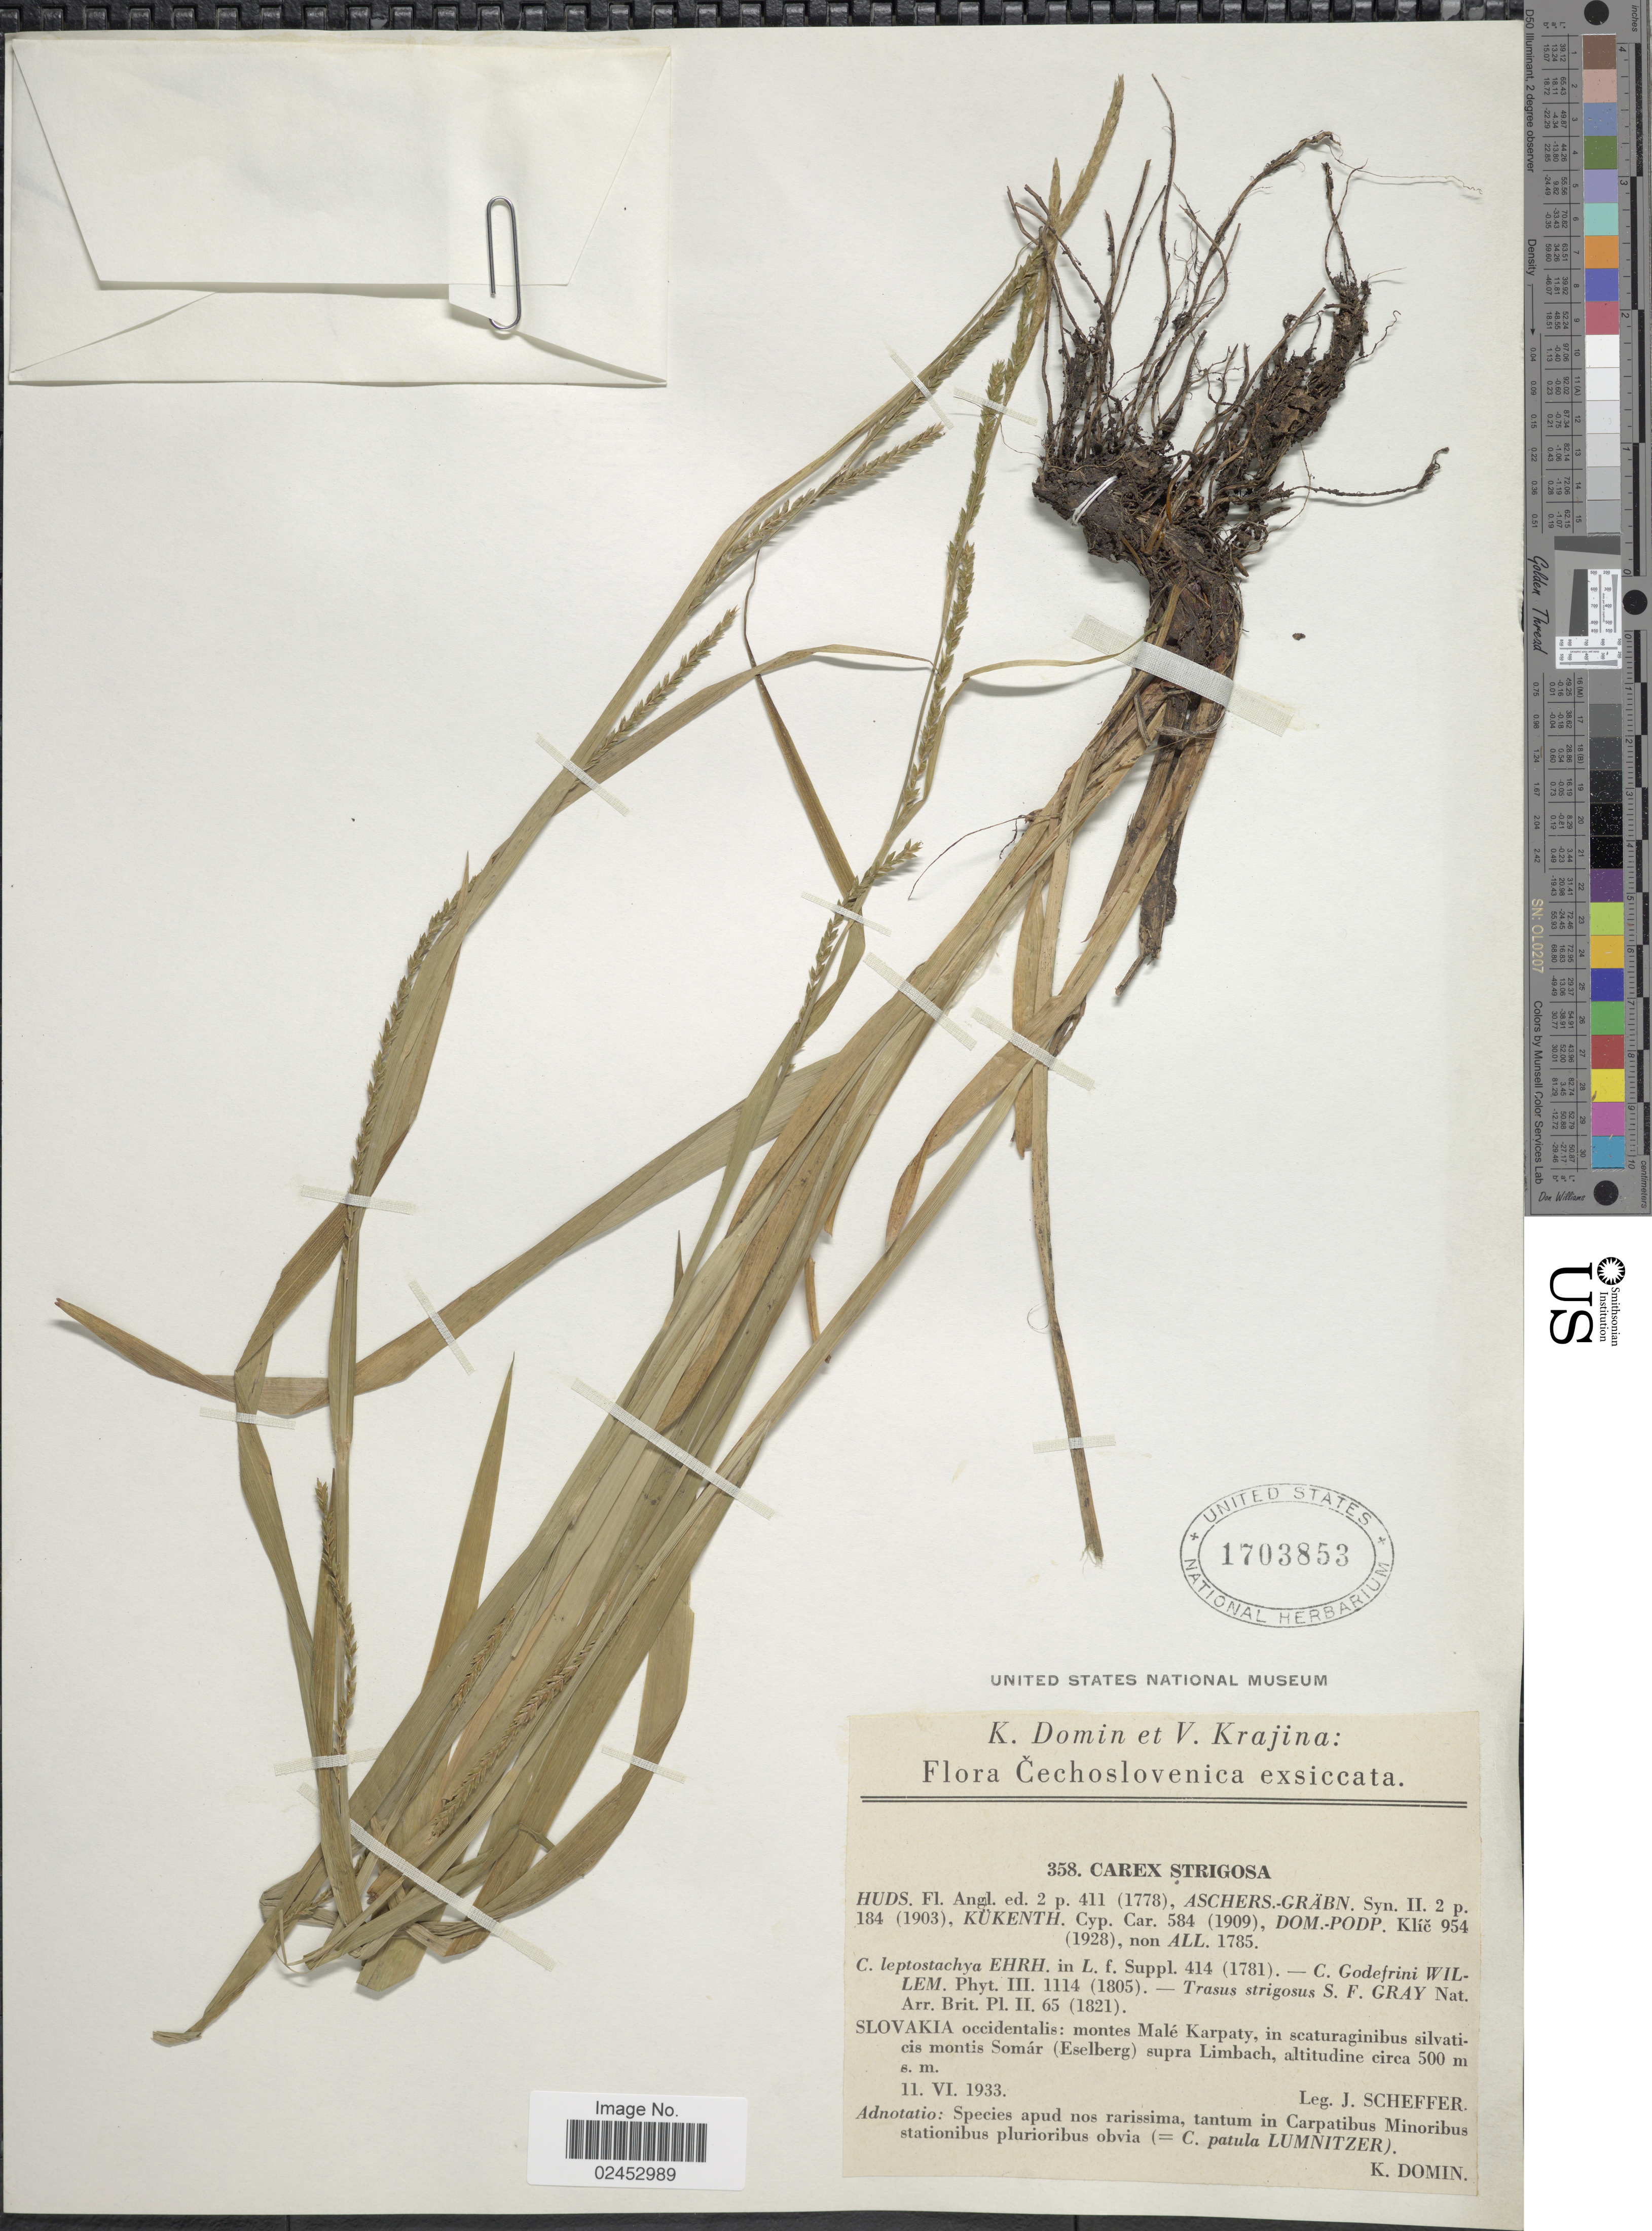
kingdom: Plantae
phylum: Tracheophyta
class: Liliopsida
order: Poales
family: Cyperaceae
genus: Carex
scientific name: Carex strigosa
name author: Huds.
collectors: J. Scheffer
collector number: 358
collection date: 1933-06-11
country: Slovakia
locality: Cechoslovenica, Slovakia occidentalis: montes Male Karpaty, in scaturaginibus silvaticis montis Somar (Eselberg) supra Limbach.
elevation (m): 500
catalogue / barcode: US 1703853